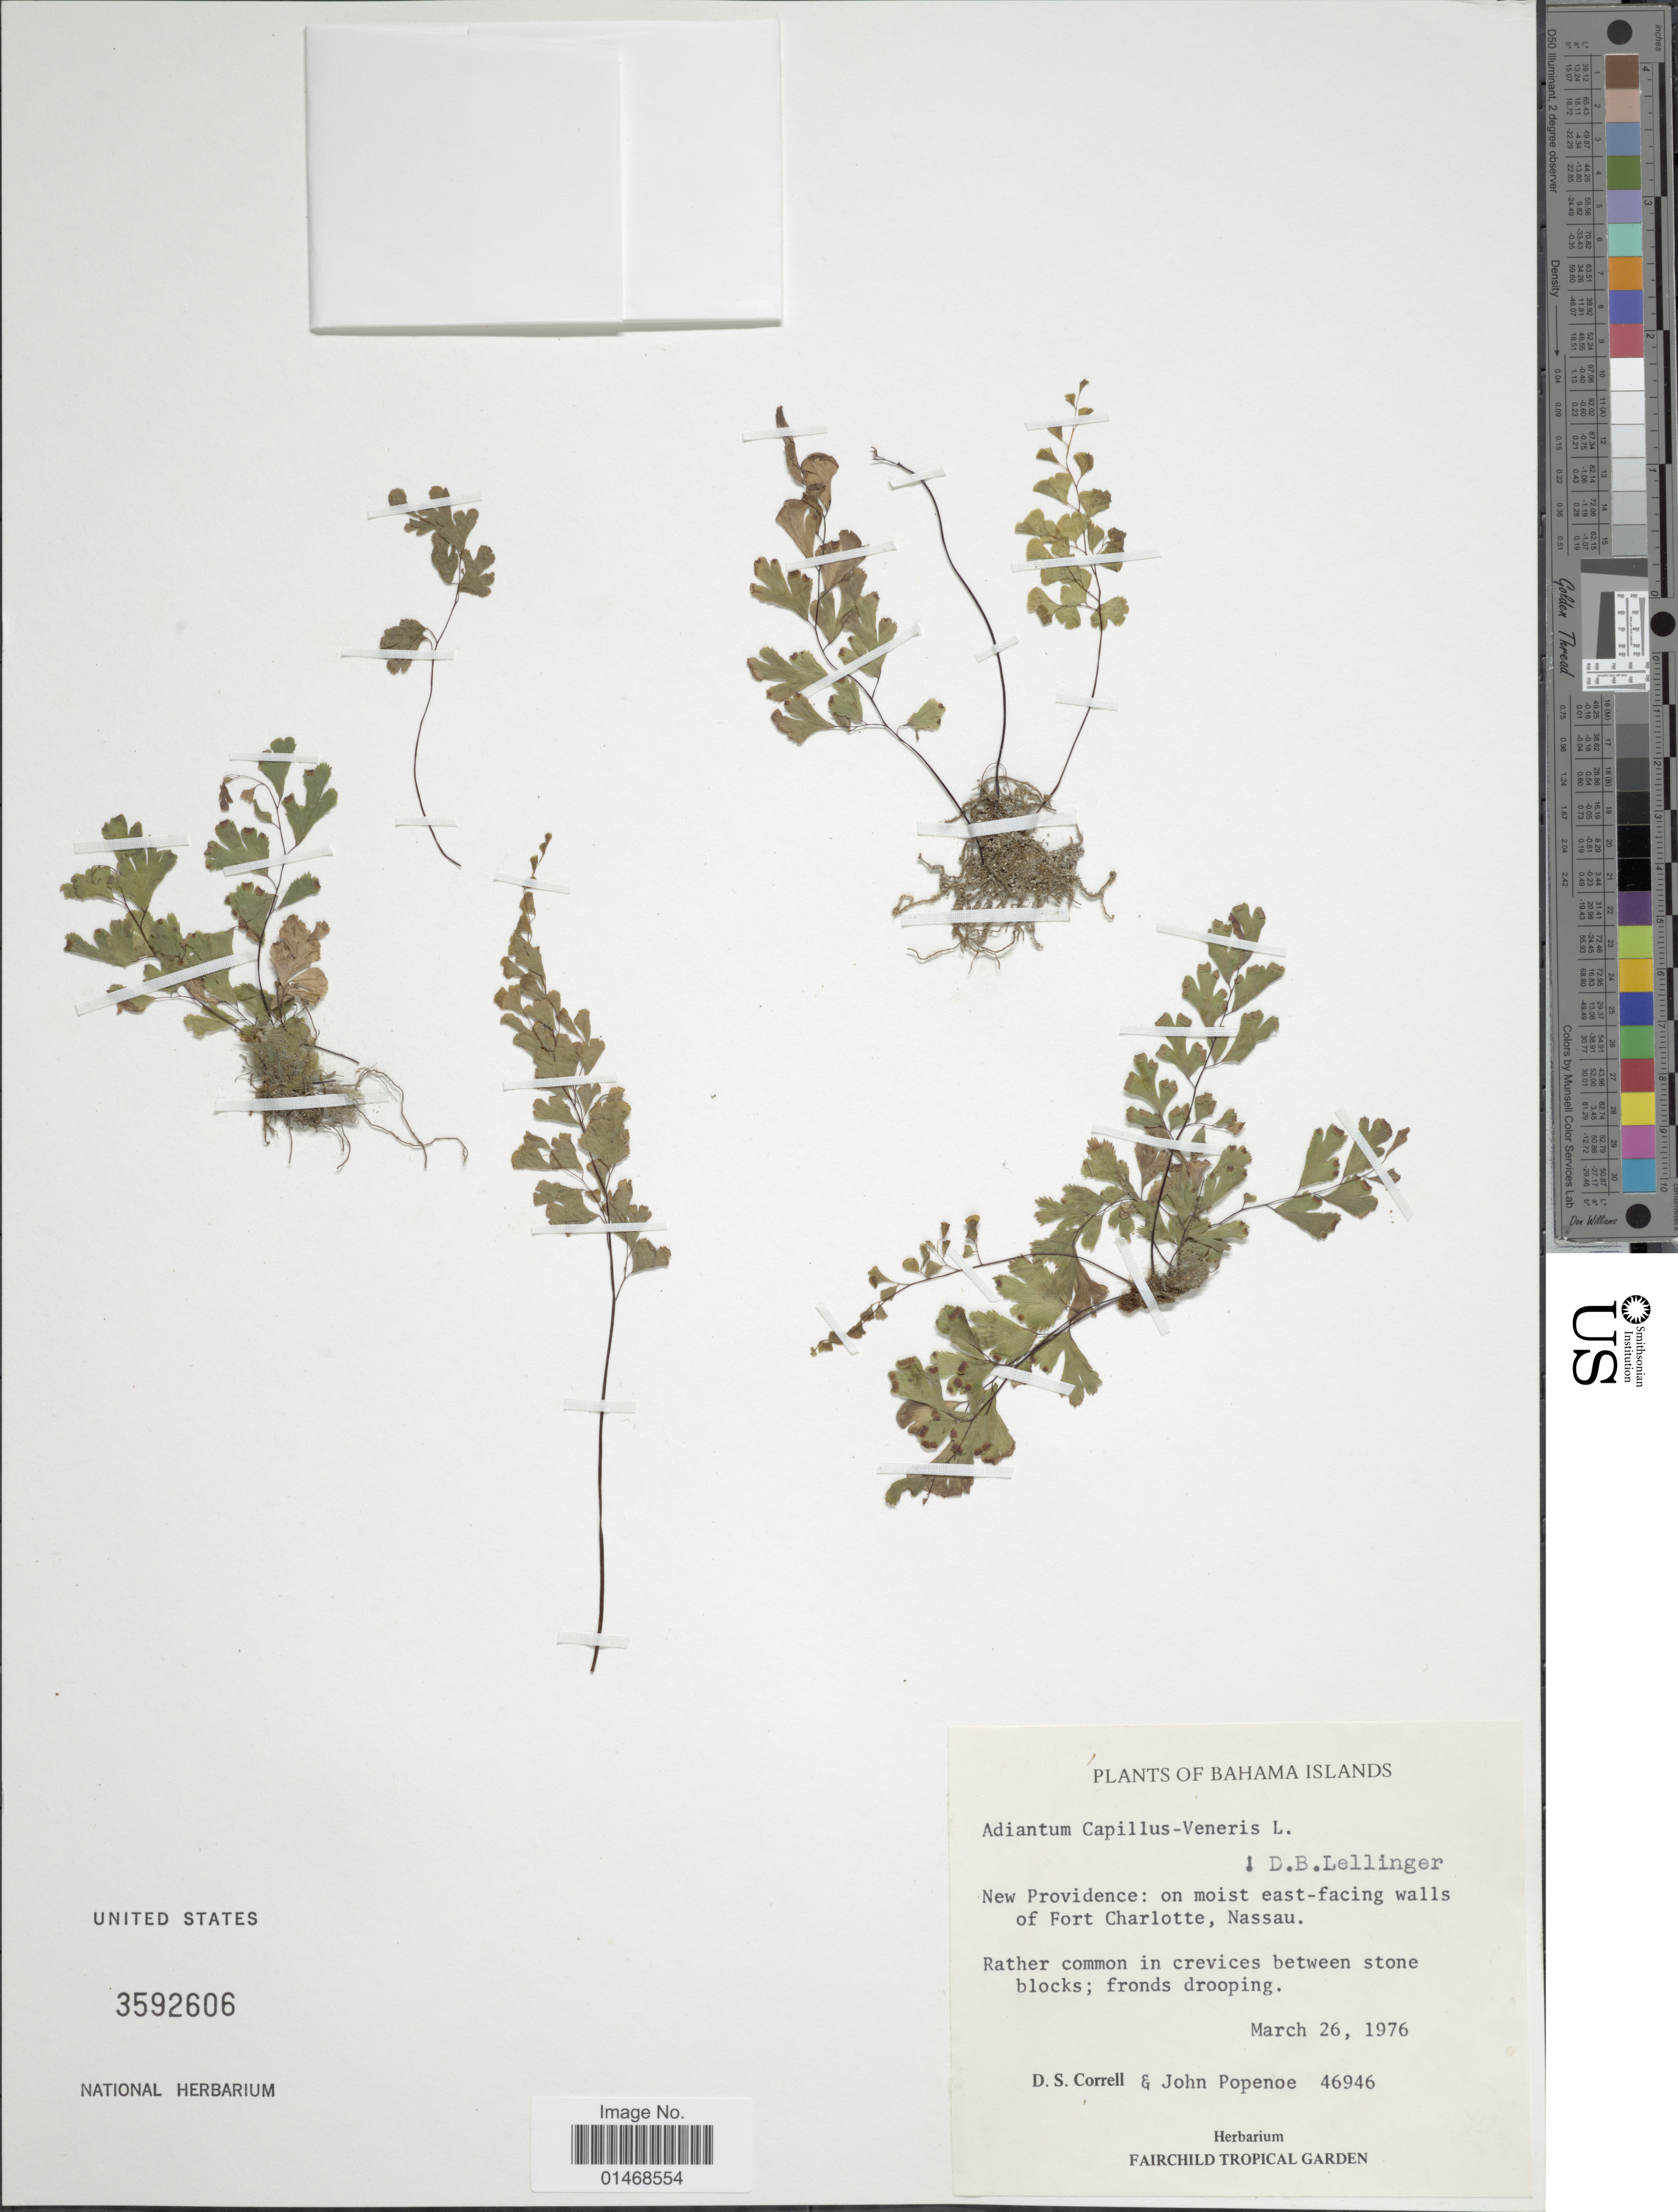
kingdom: Plantae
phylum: Tracheophyta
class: Polypodiopsida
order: Polypodiales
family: Pteridaceae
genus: Adiantum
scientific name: Adiantum capillus-veneris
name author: L.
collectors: D. S. Correll & J. Popenoe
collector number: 46946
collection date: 1976-03-26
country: Bahamas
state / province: New Providence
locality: Bahama Islands, New Provindence: on moist east-facing walls of Fort Charlotte, Nassau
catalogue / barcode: US 3592606